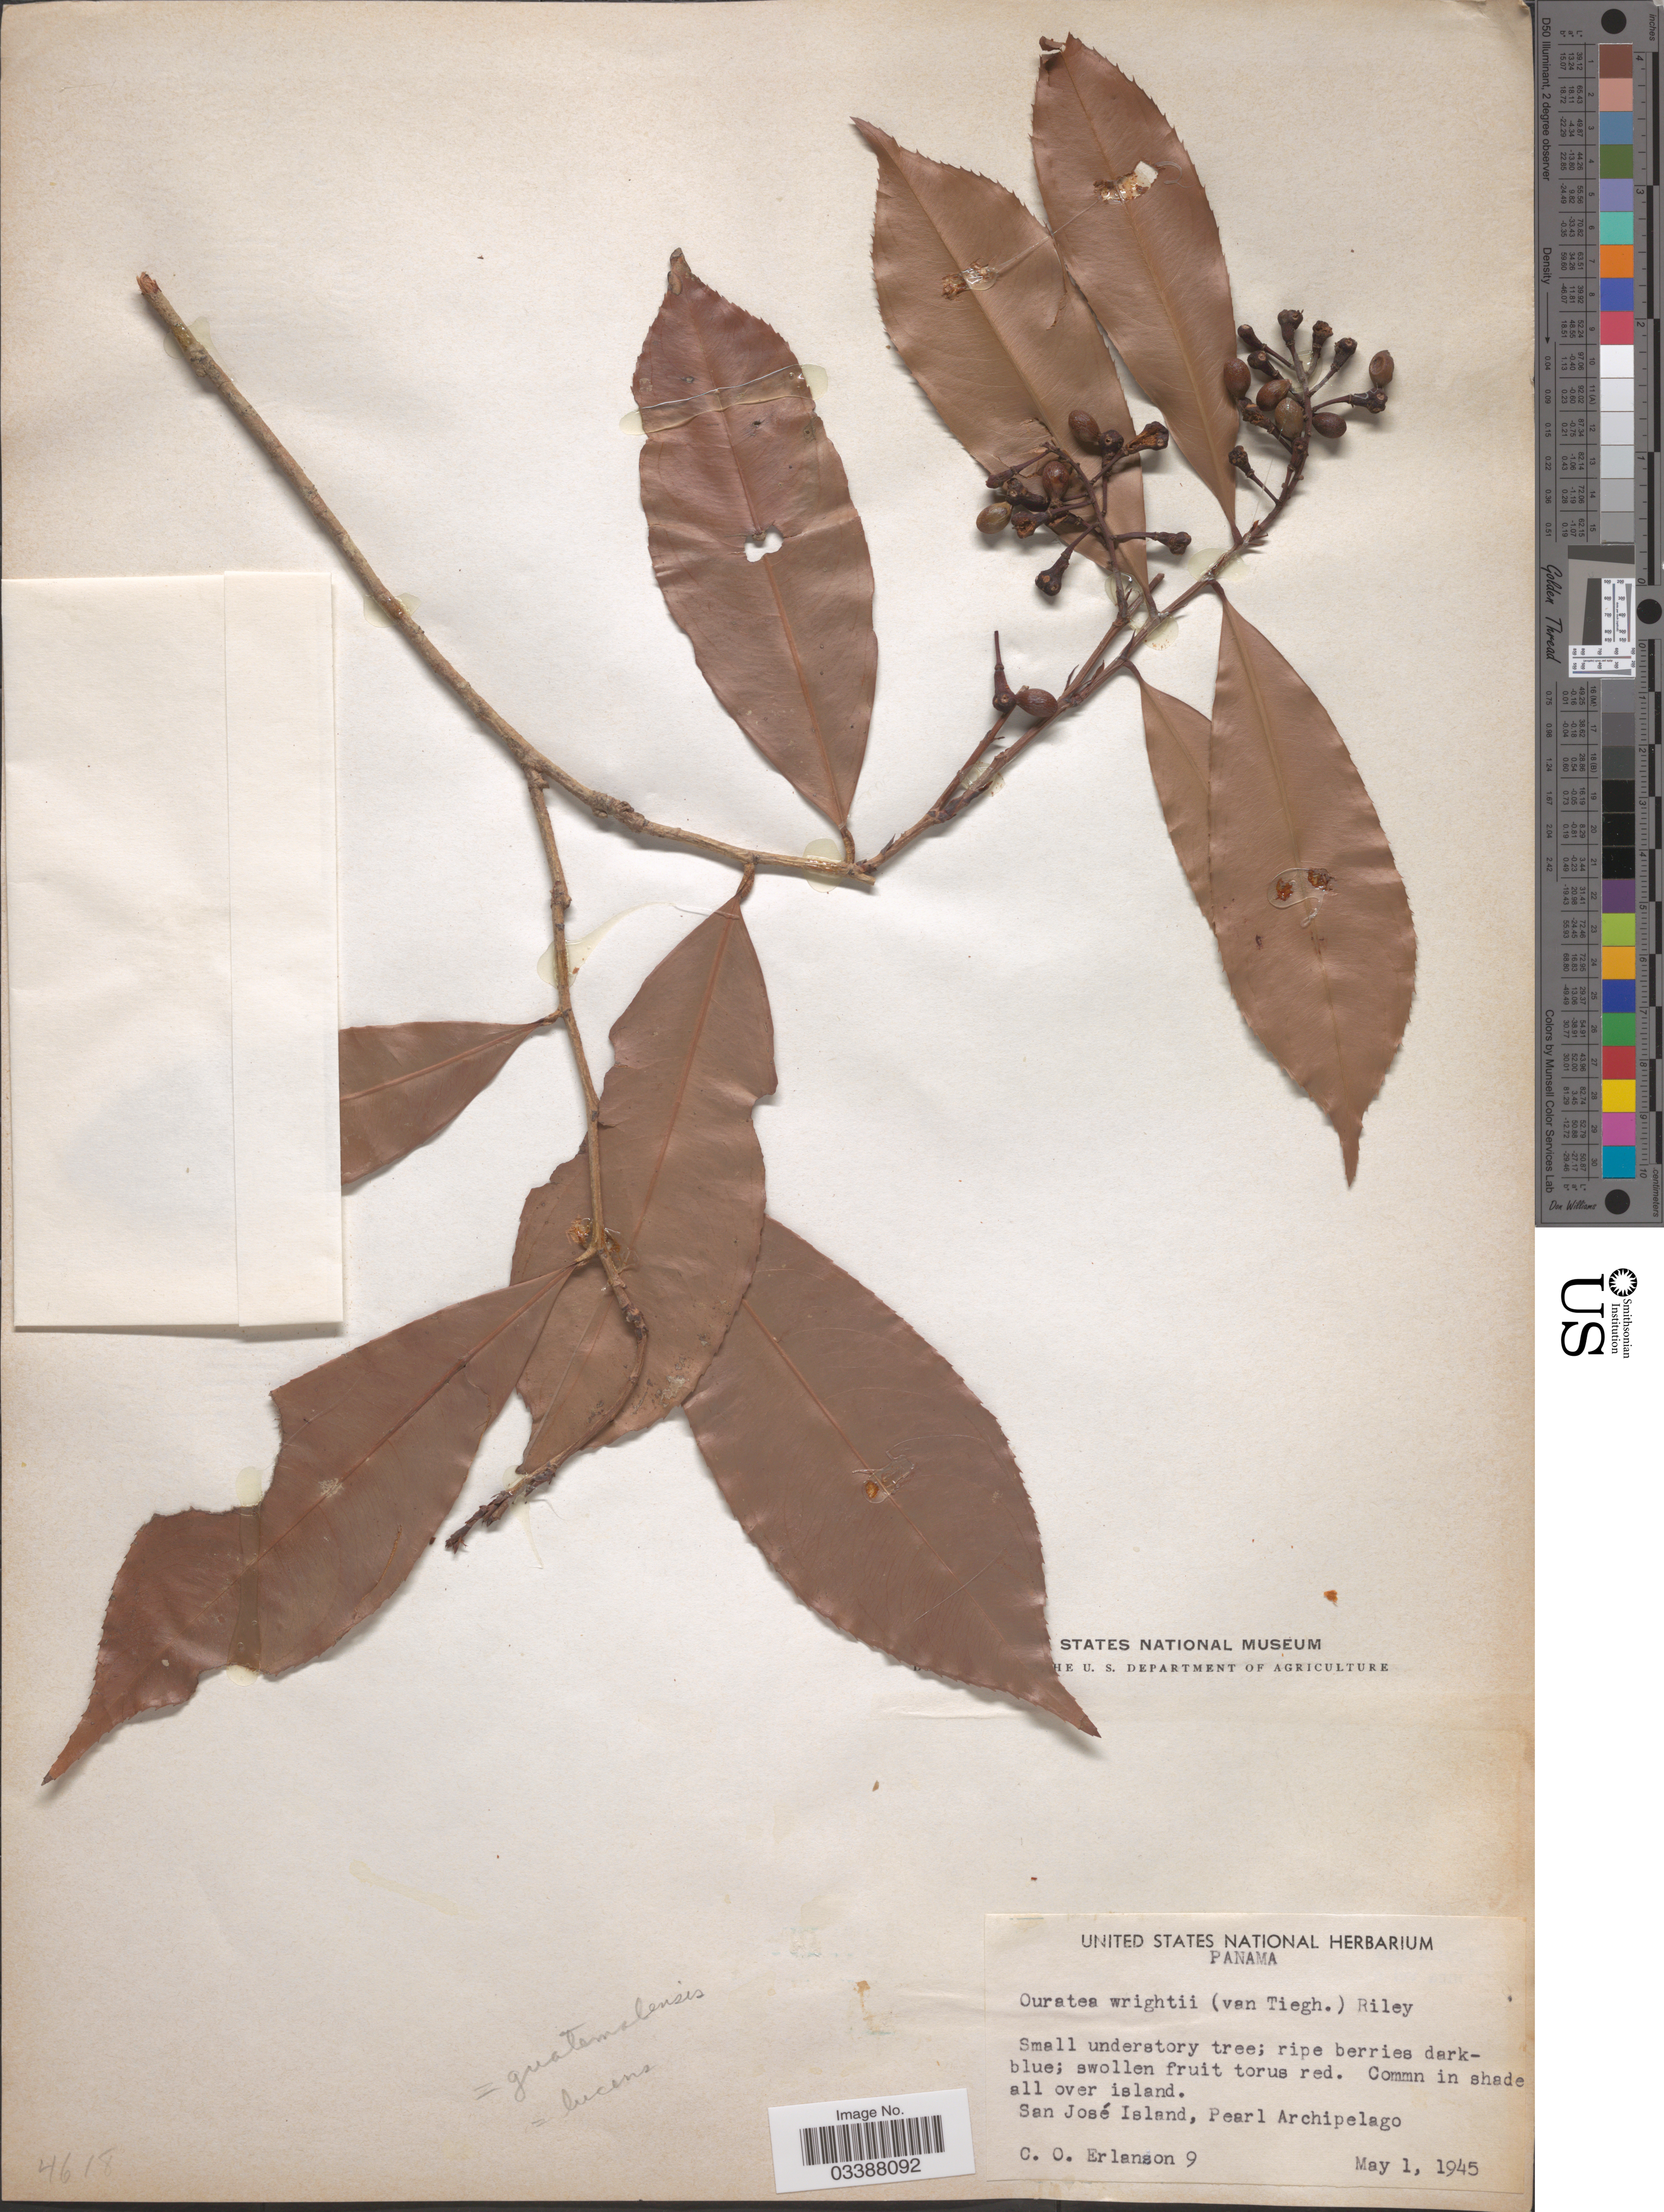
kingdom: Plantae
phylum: Tracheophyta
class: Magnoliopsida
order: Malpighiales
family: Ochnaceae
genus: Ouratea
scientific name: Ouratea lucens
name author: (Kunth) Engl.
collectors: C. O. Erlanson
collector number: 9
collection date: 1945-05-01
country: Panama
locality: San José Island, Pearl Archipelago.